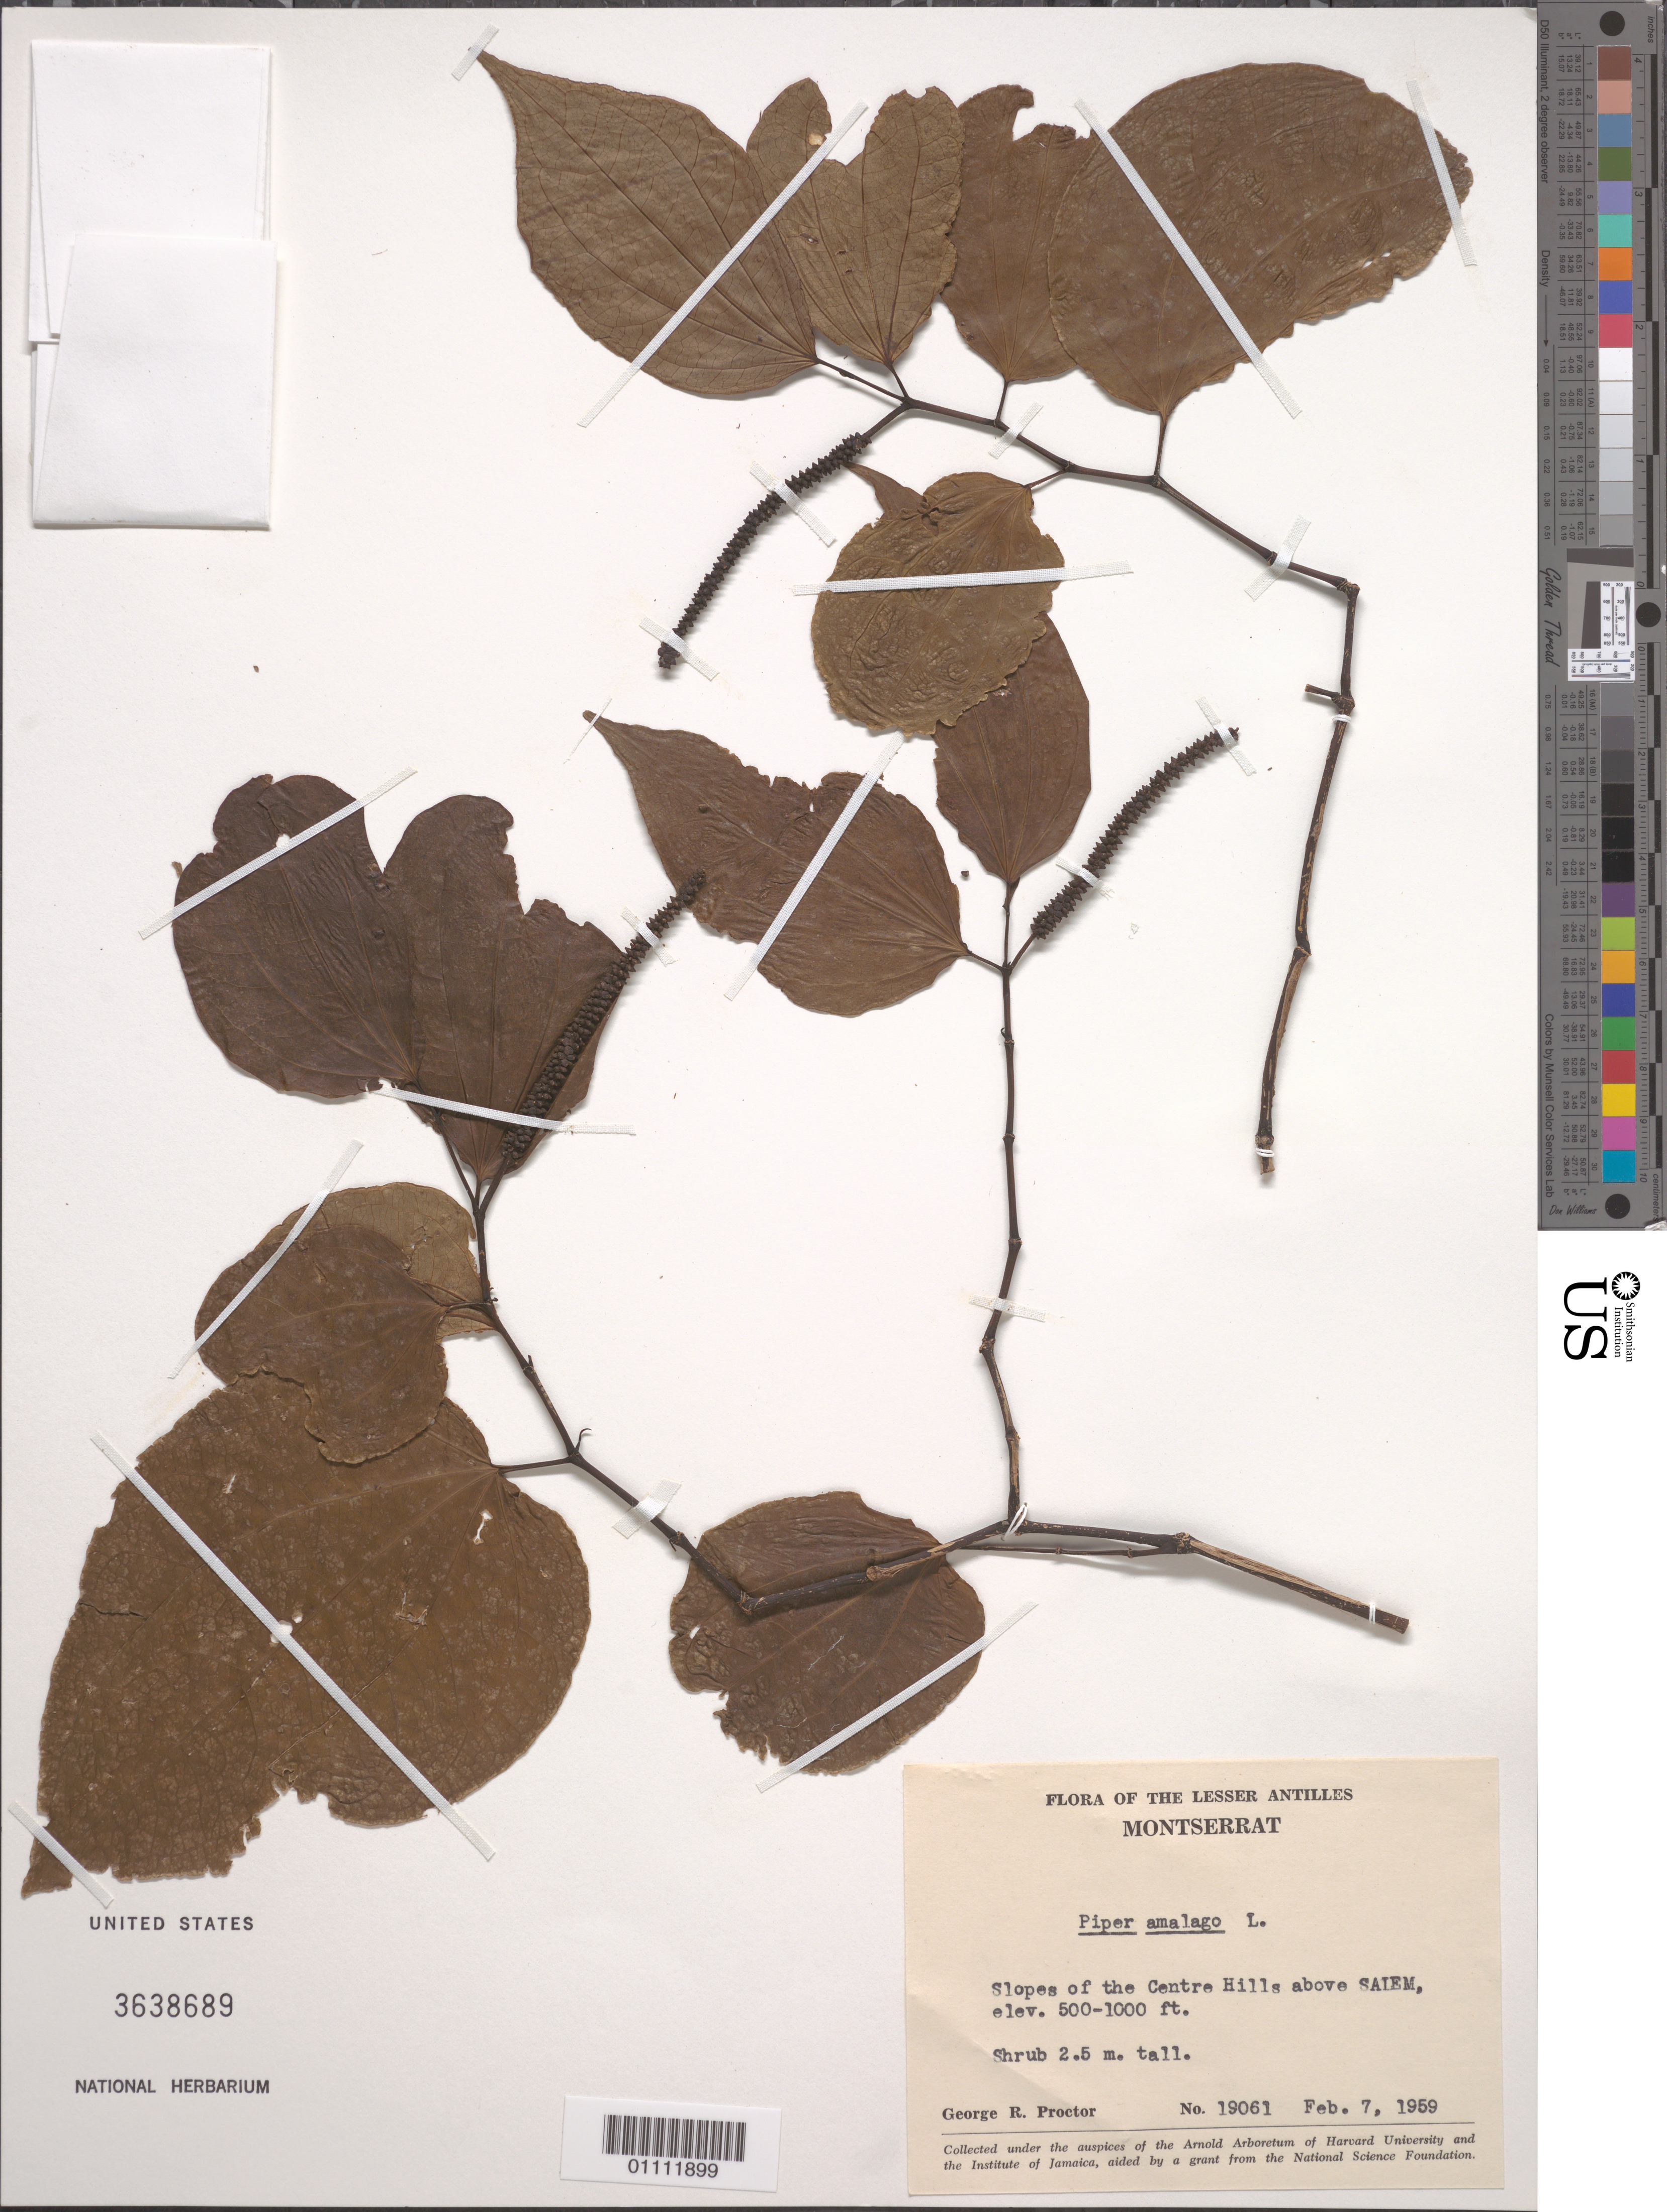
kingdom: Plantae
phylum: Tracheophyta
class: Magnoliopsida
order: Piperales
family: Piperaceae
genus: Piper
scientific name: Piper amalago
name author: L.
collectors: G. R. Proctor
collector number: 19061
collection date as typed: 07 Feb 1959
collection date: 1959-02-07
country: Montserrat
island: Montserrat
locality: Centre Hills, above Saiem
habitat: Slopes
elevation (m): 152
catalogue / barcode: US 3638689